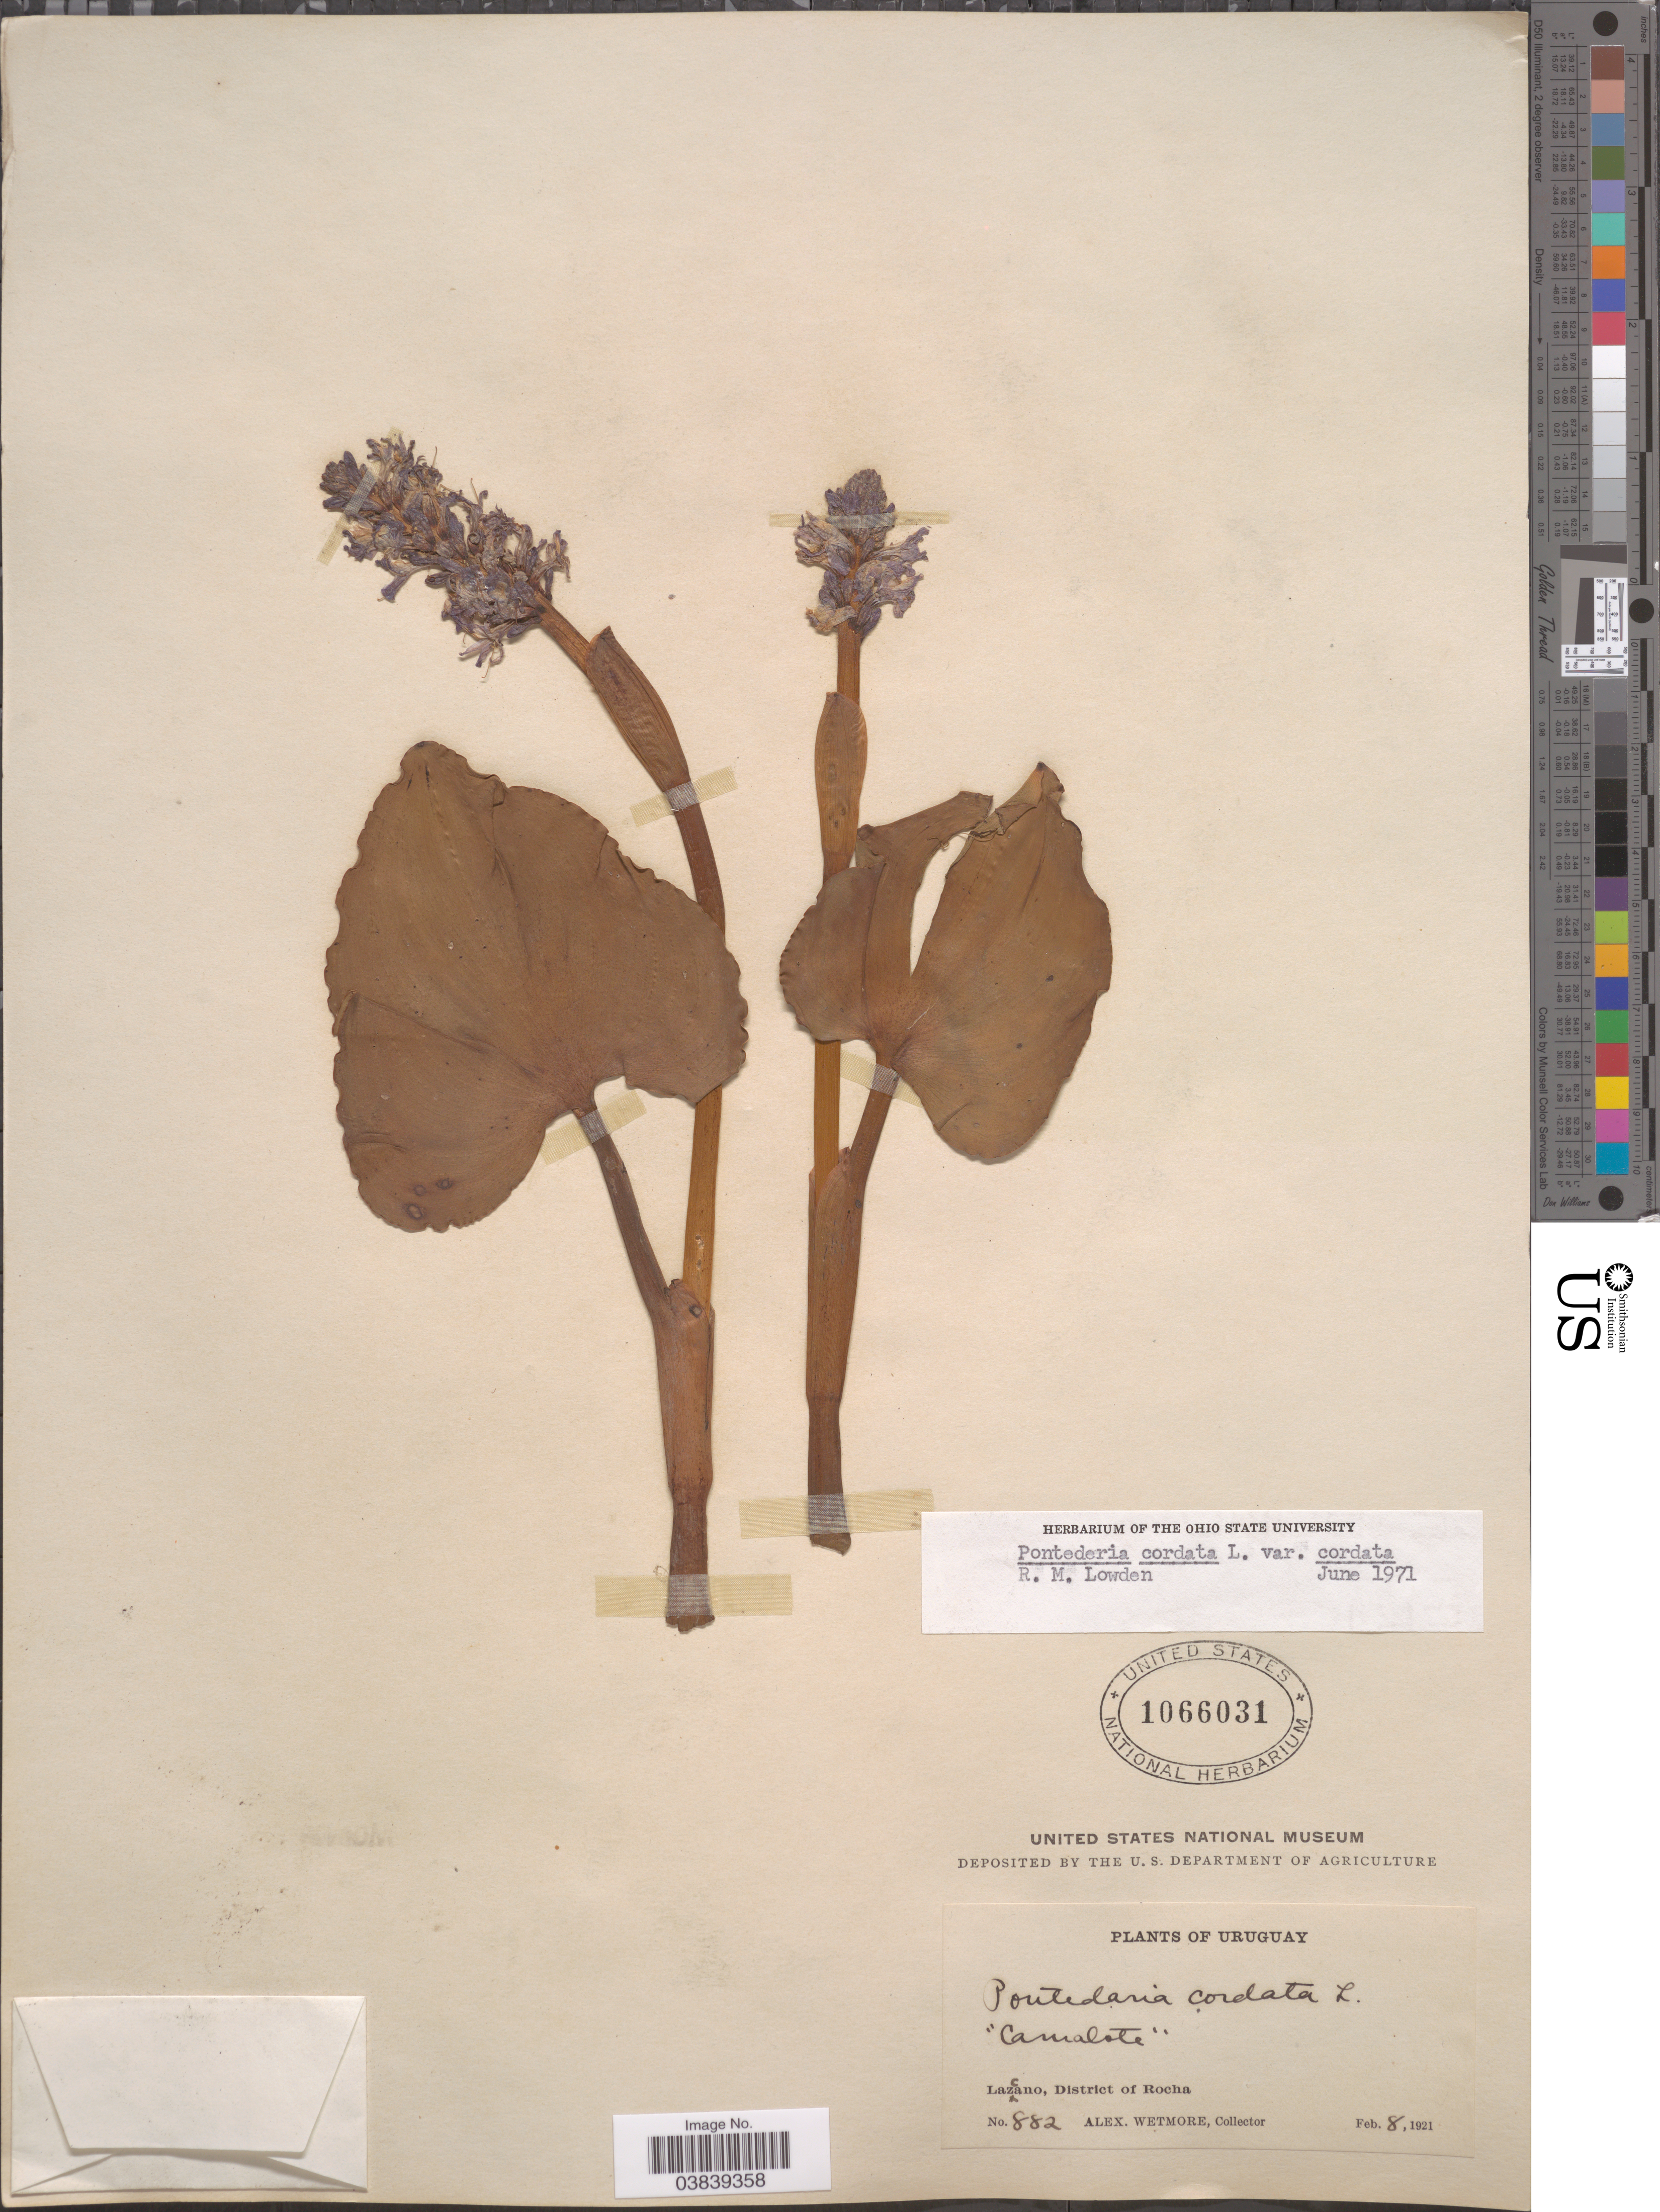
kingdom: Plantae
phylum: Tracheophyta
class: Liliopsida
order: Commelinales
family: Pontederiaceae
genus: Pontederia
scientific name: Pontederia cordata var. cordata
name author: L.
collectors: A. Wetmore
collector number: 882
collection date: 1921-02-08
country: Uruguay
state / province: Rocha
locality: Lazcano, District of Rocha.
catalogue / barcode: US 1066031